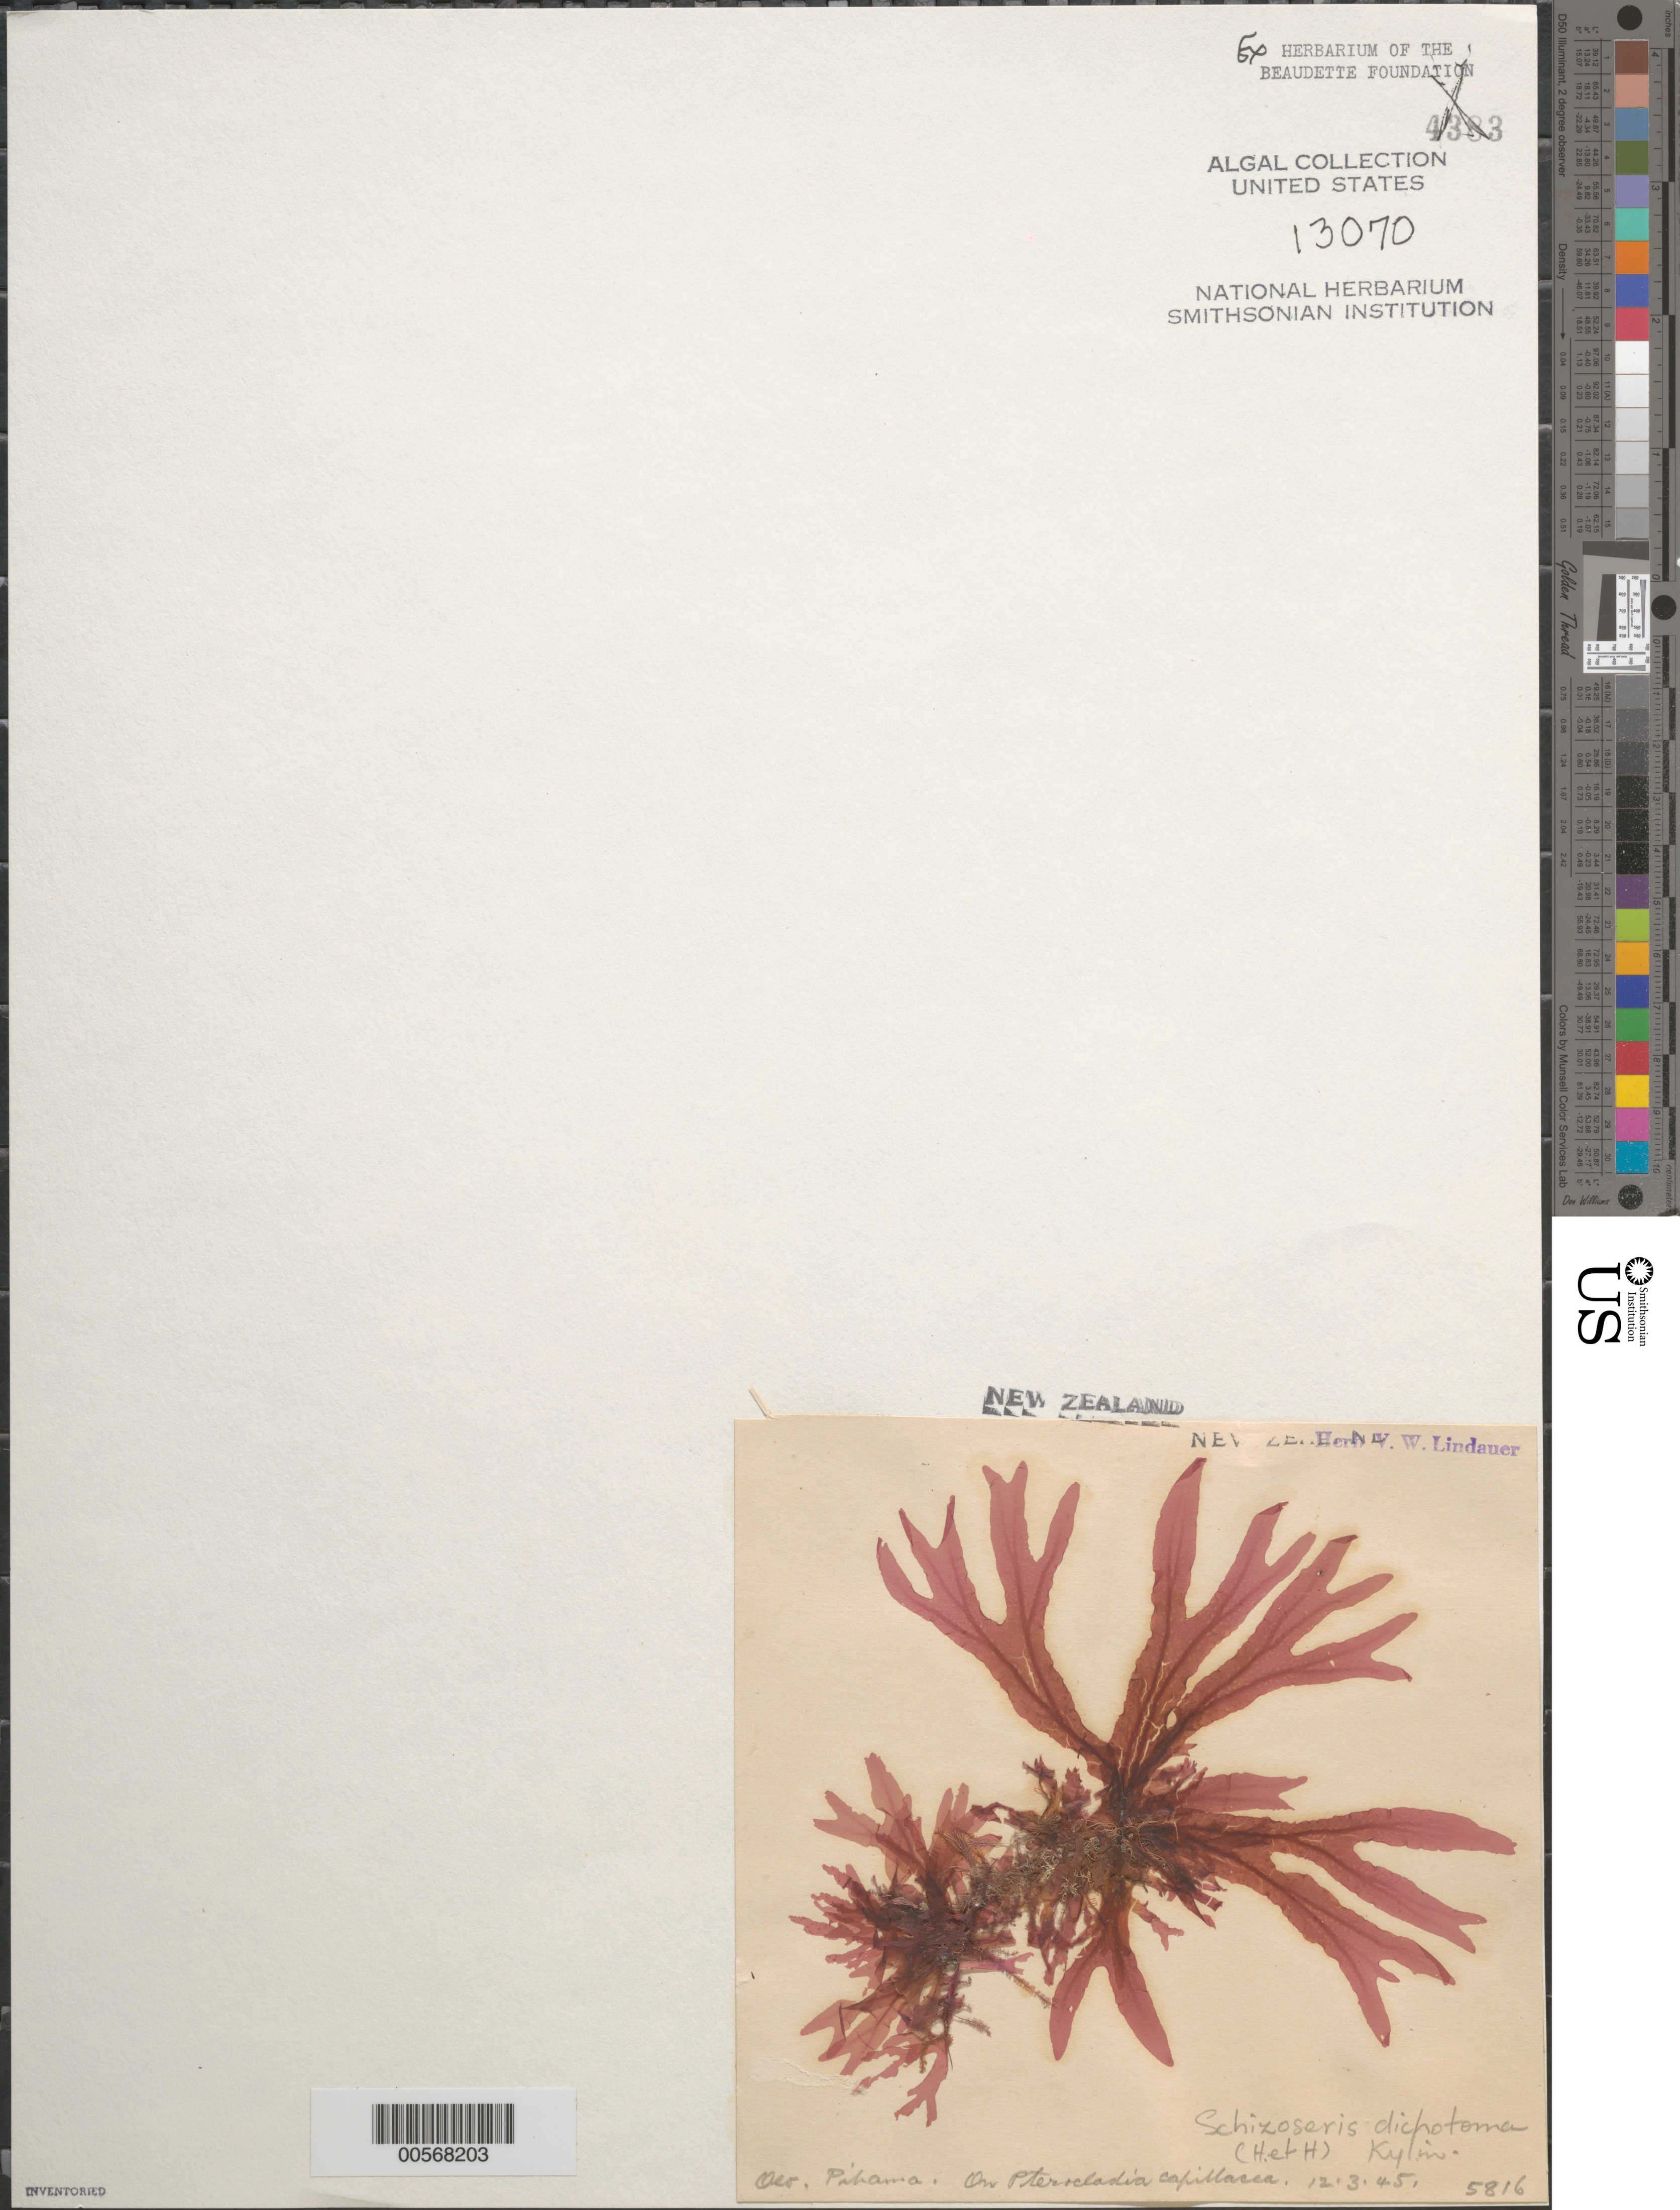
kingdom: Plantae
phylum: Rhodophyta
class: Florideophyceae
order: Ceramiales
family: Delesseriaceae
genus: Schizoseris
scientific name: Schizoseris dichotoma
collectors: V. Lindauer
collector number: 5816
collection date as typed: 12 Mar 1945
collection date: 1945-03-12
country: New Zealand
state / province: Taranaki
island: North Island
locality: Pihama, Oeo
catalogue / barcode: US 13070